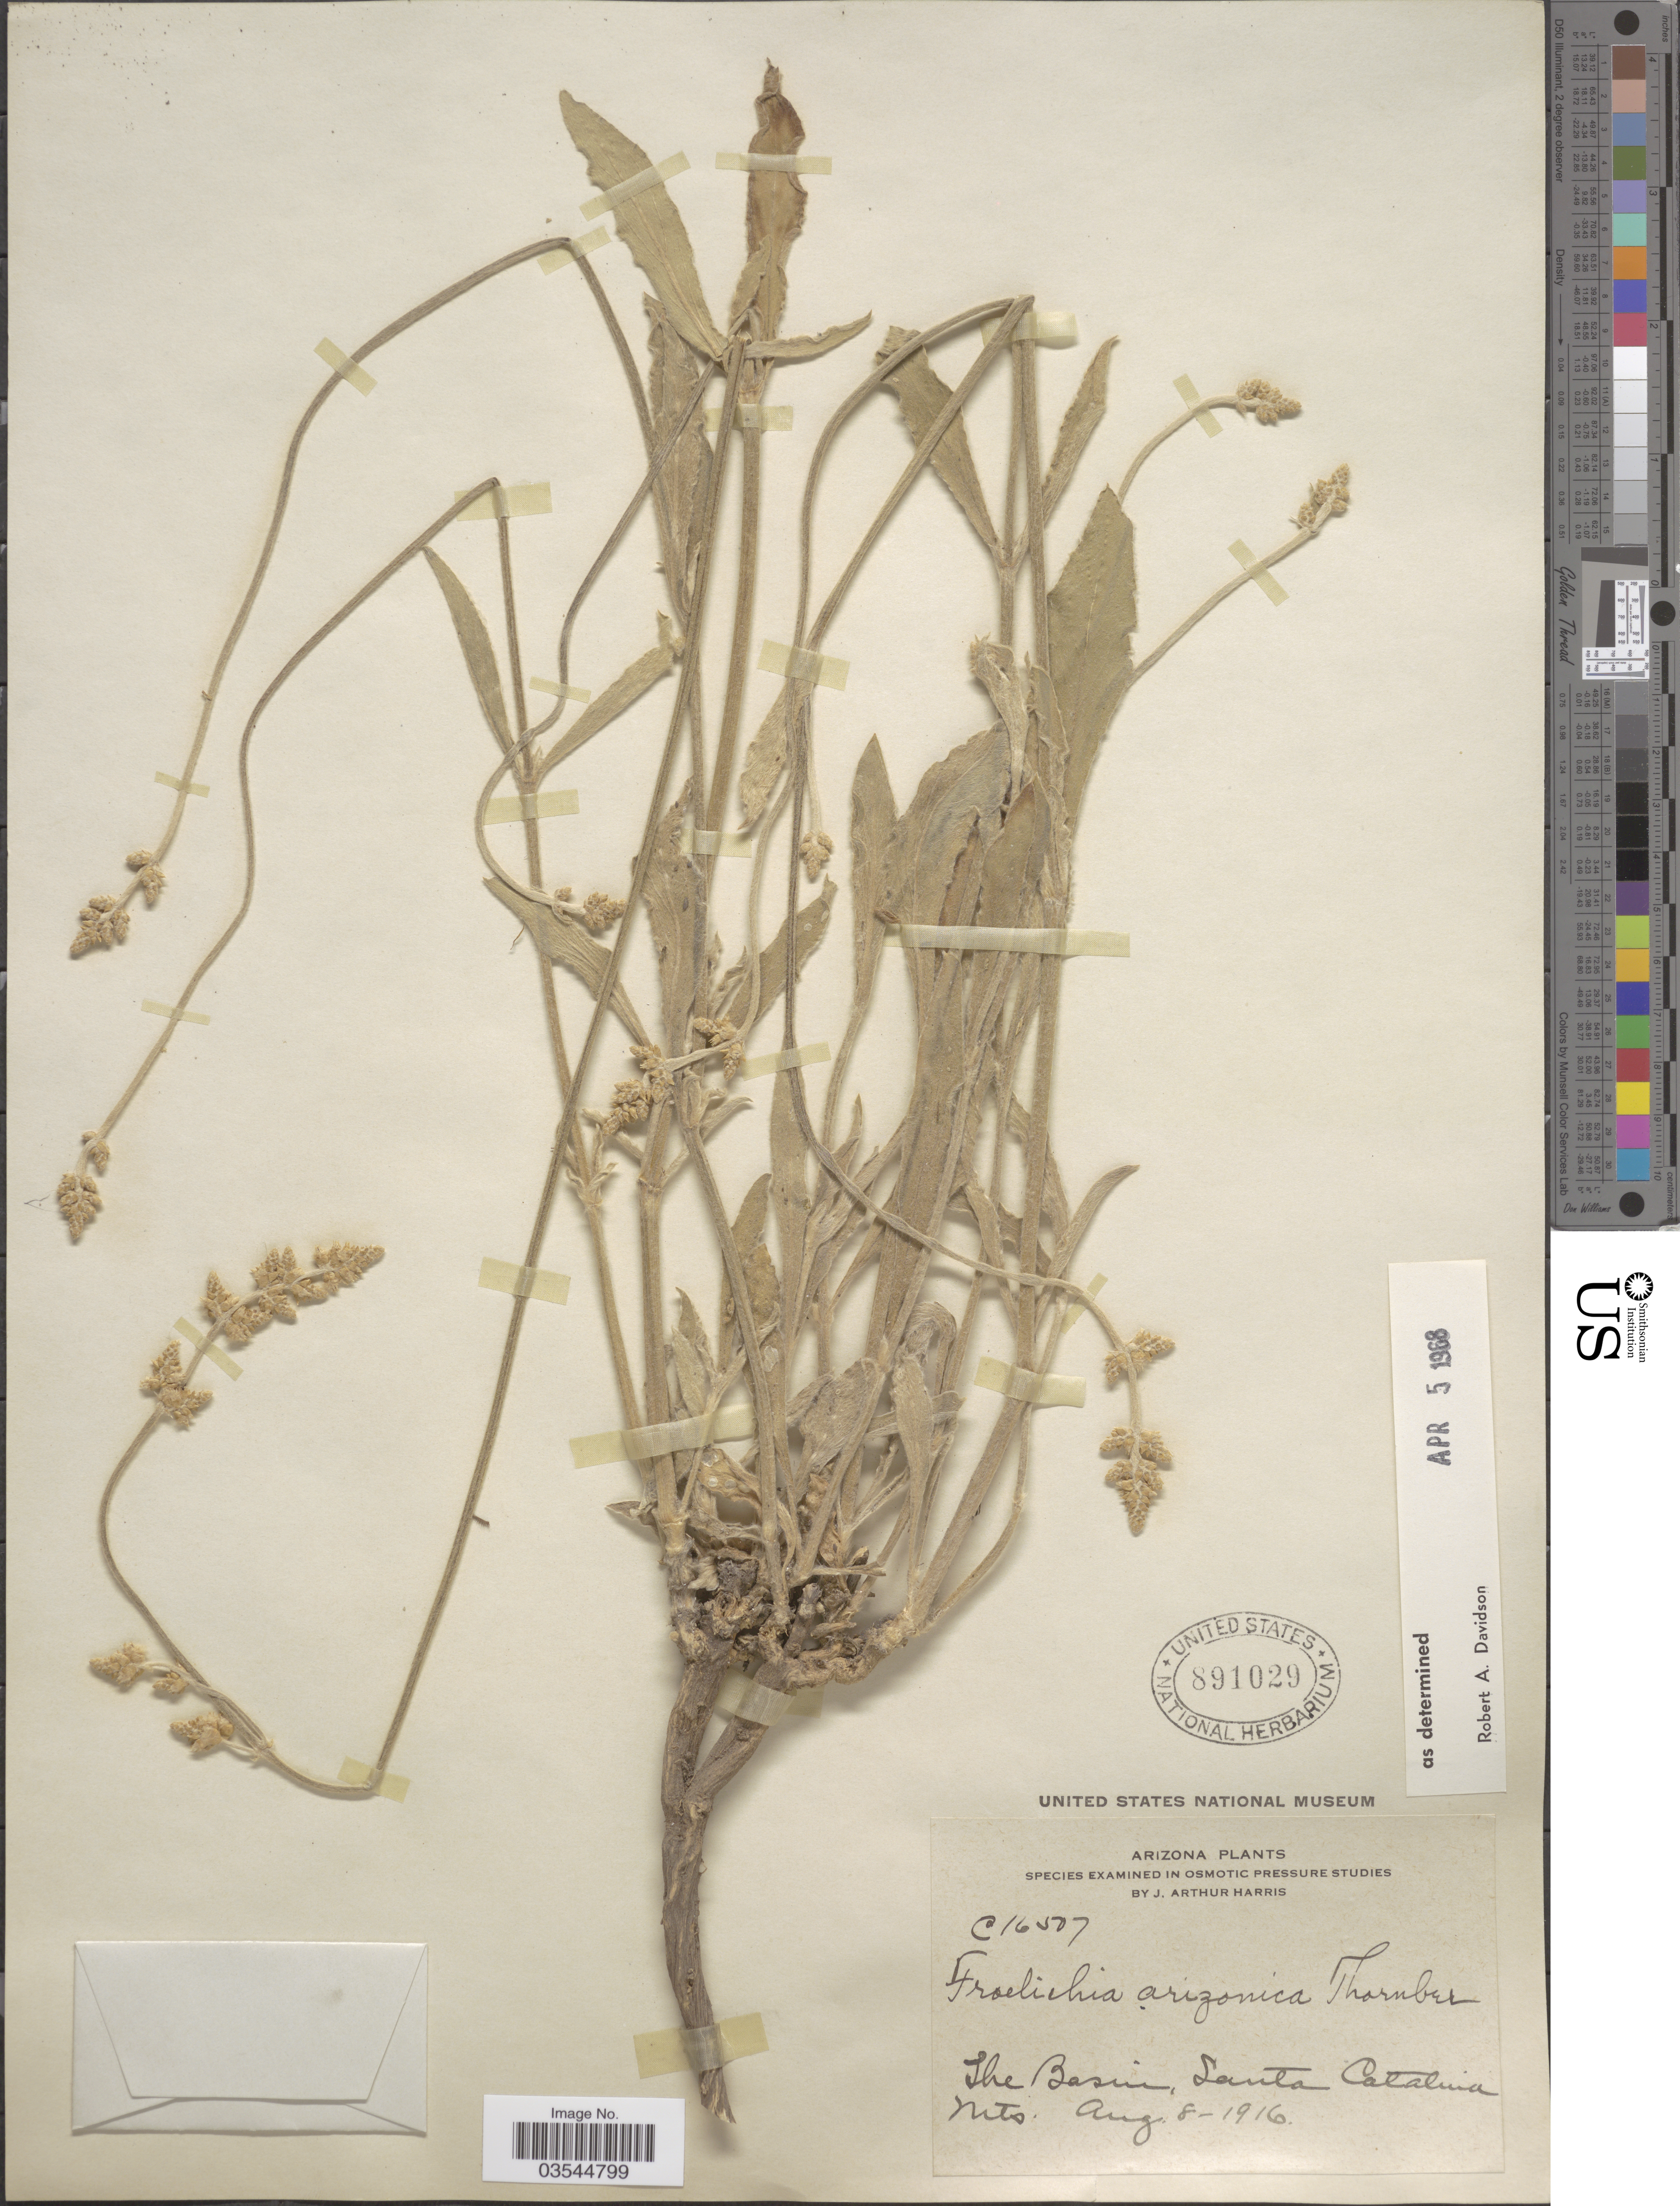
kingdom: Plantae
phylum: Tracheophyta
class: Magnoliopsida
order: Caryophyllales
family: Amaranthaceae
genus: Froelichia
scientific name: Froelichia arizonica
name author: Thornber ex Standl.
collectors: J. A. Harris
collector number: C16507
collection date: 1916-08-08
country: United States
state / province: Arizona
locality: The Basin, Santa Catalina Mts.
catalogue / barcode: US 891029